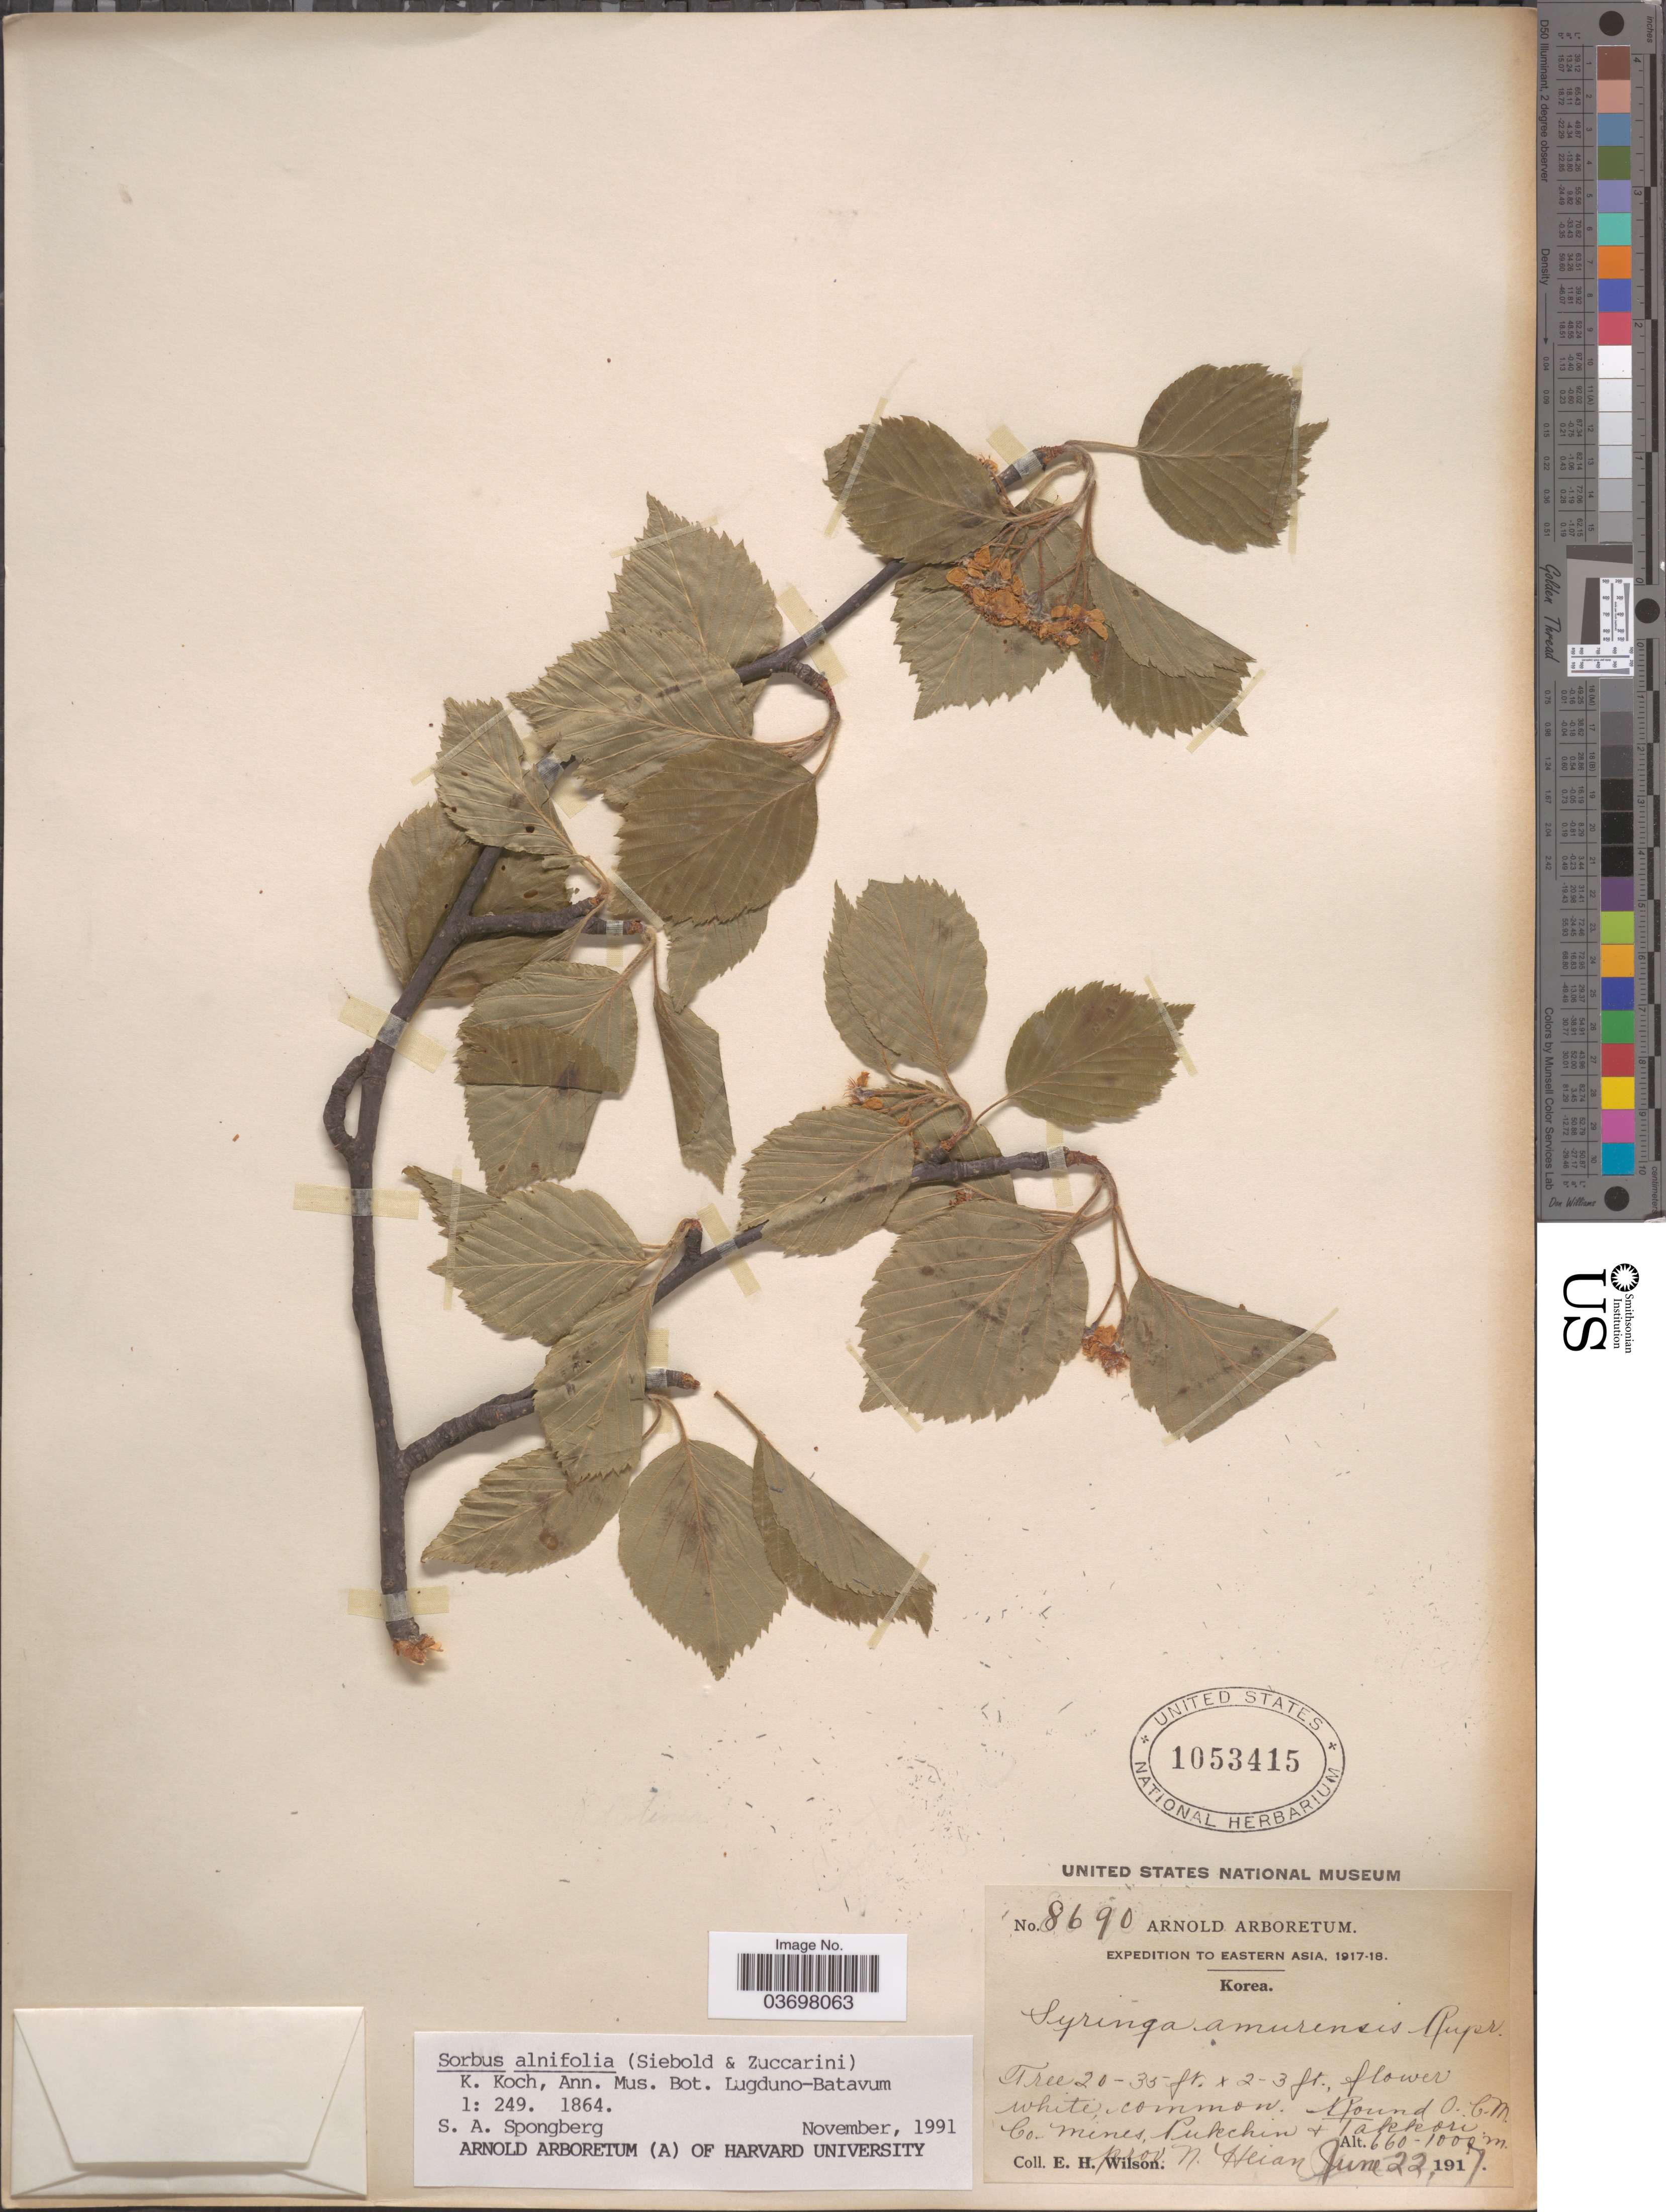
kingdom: Plantae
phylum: Tracheophyta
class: Magnoliopsida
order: Rosales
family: Rosaceae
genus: Sorbus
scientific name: Sorbus alnifolia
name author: (Siebold & Zucc.) K. Koch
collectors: E. Wilson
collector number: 8690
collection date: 1917-06-22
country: North Korea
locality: Pound O. C. M.Co. Mines, Pukchin + Takkori. prov. N. Heian.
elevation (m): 660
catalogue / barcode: US 1053415